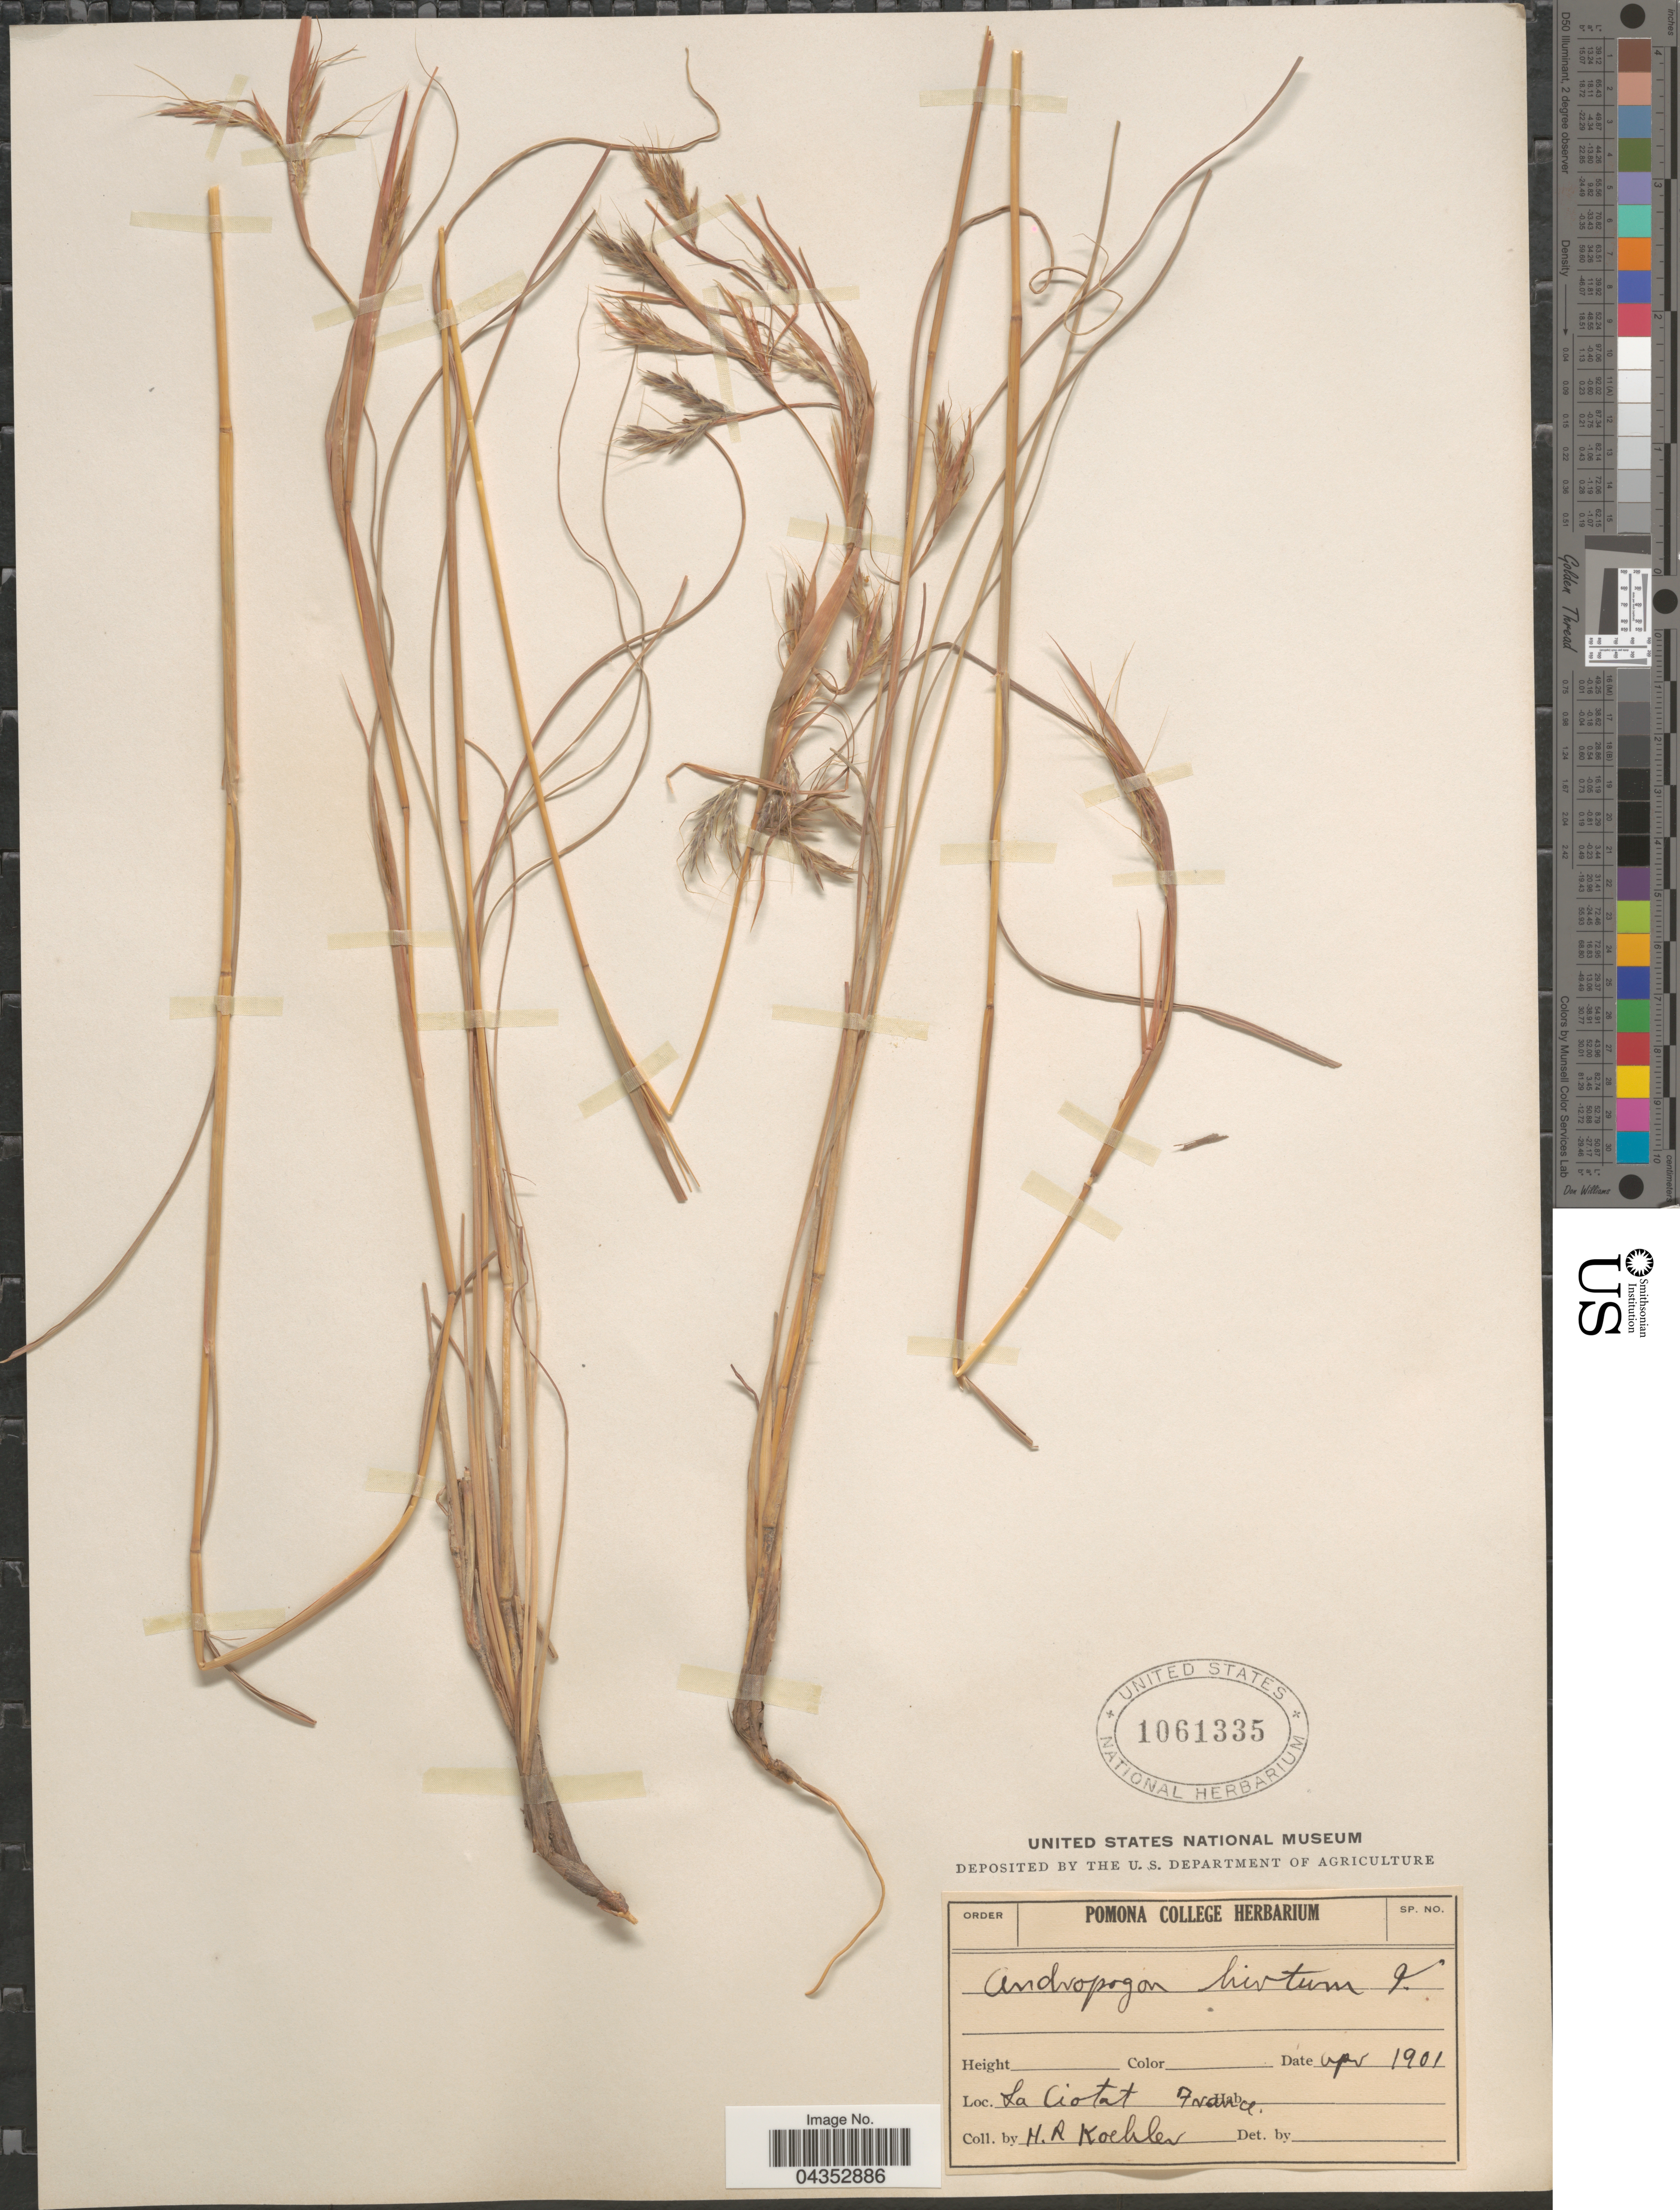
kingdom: Plantae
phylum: Tracheophyta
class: Liliopsida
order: Poales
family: Poaceae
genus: Hyparrhenia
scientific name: Hyparrhenia hirta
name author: (L.) Stapf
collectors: H. Koehler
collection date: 1901-04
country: France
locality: La Ciotat.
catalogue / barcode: US 1061335